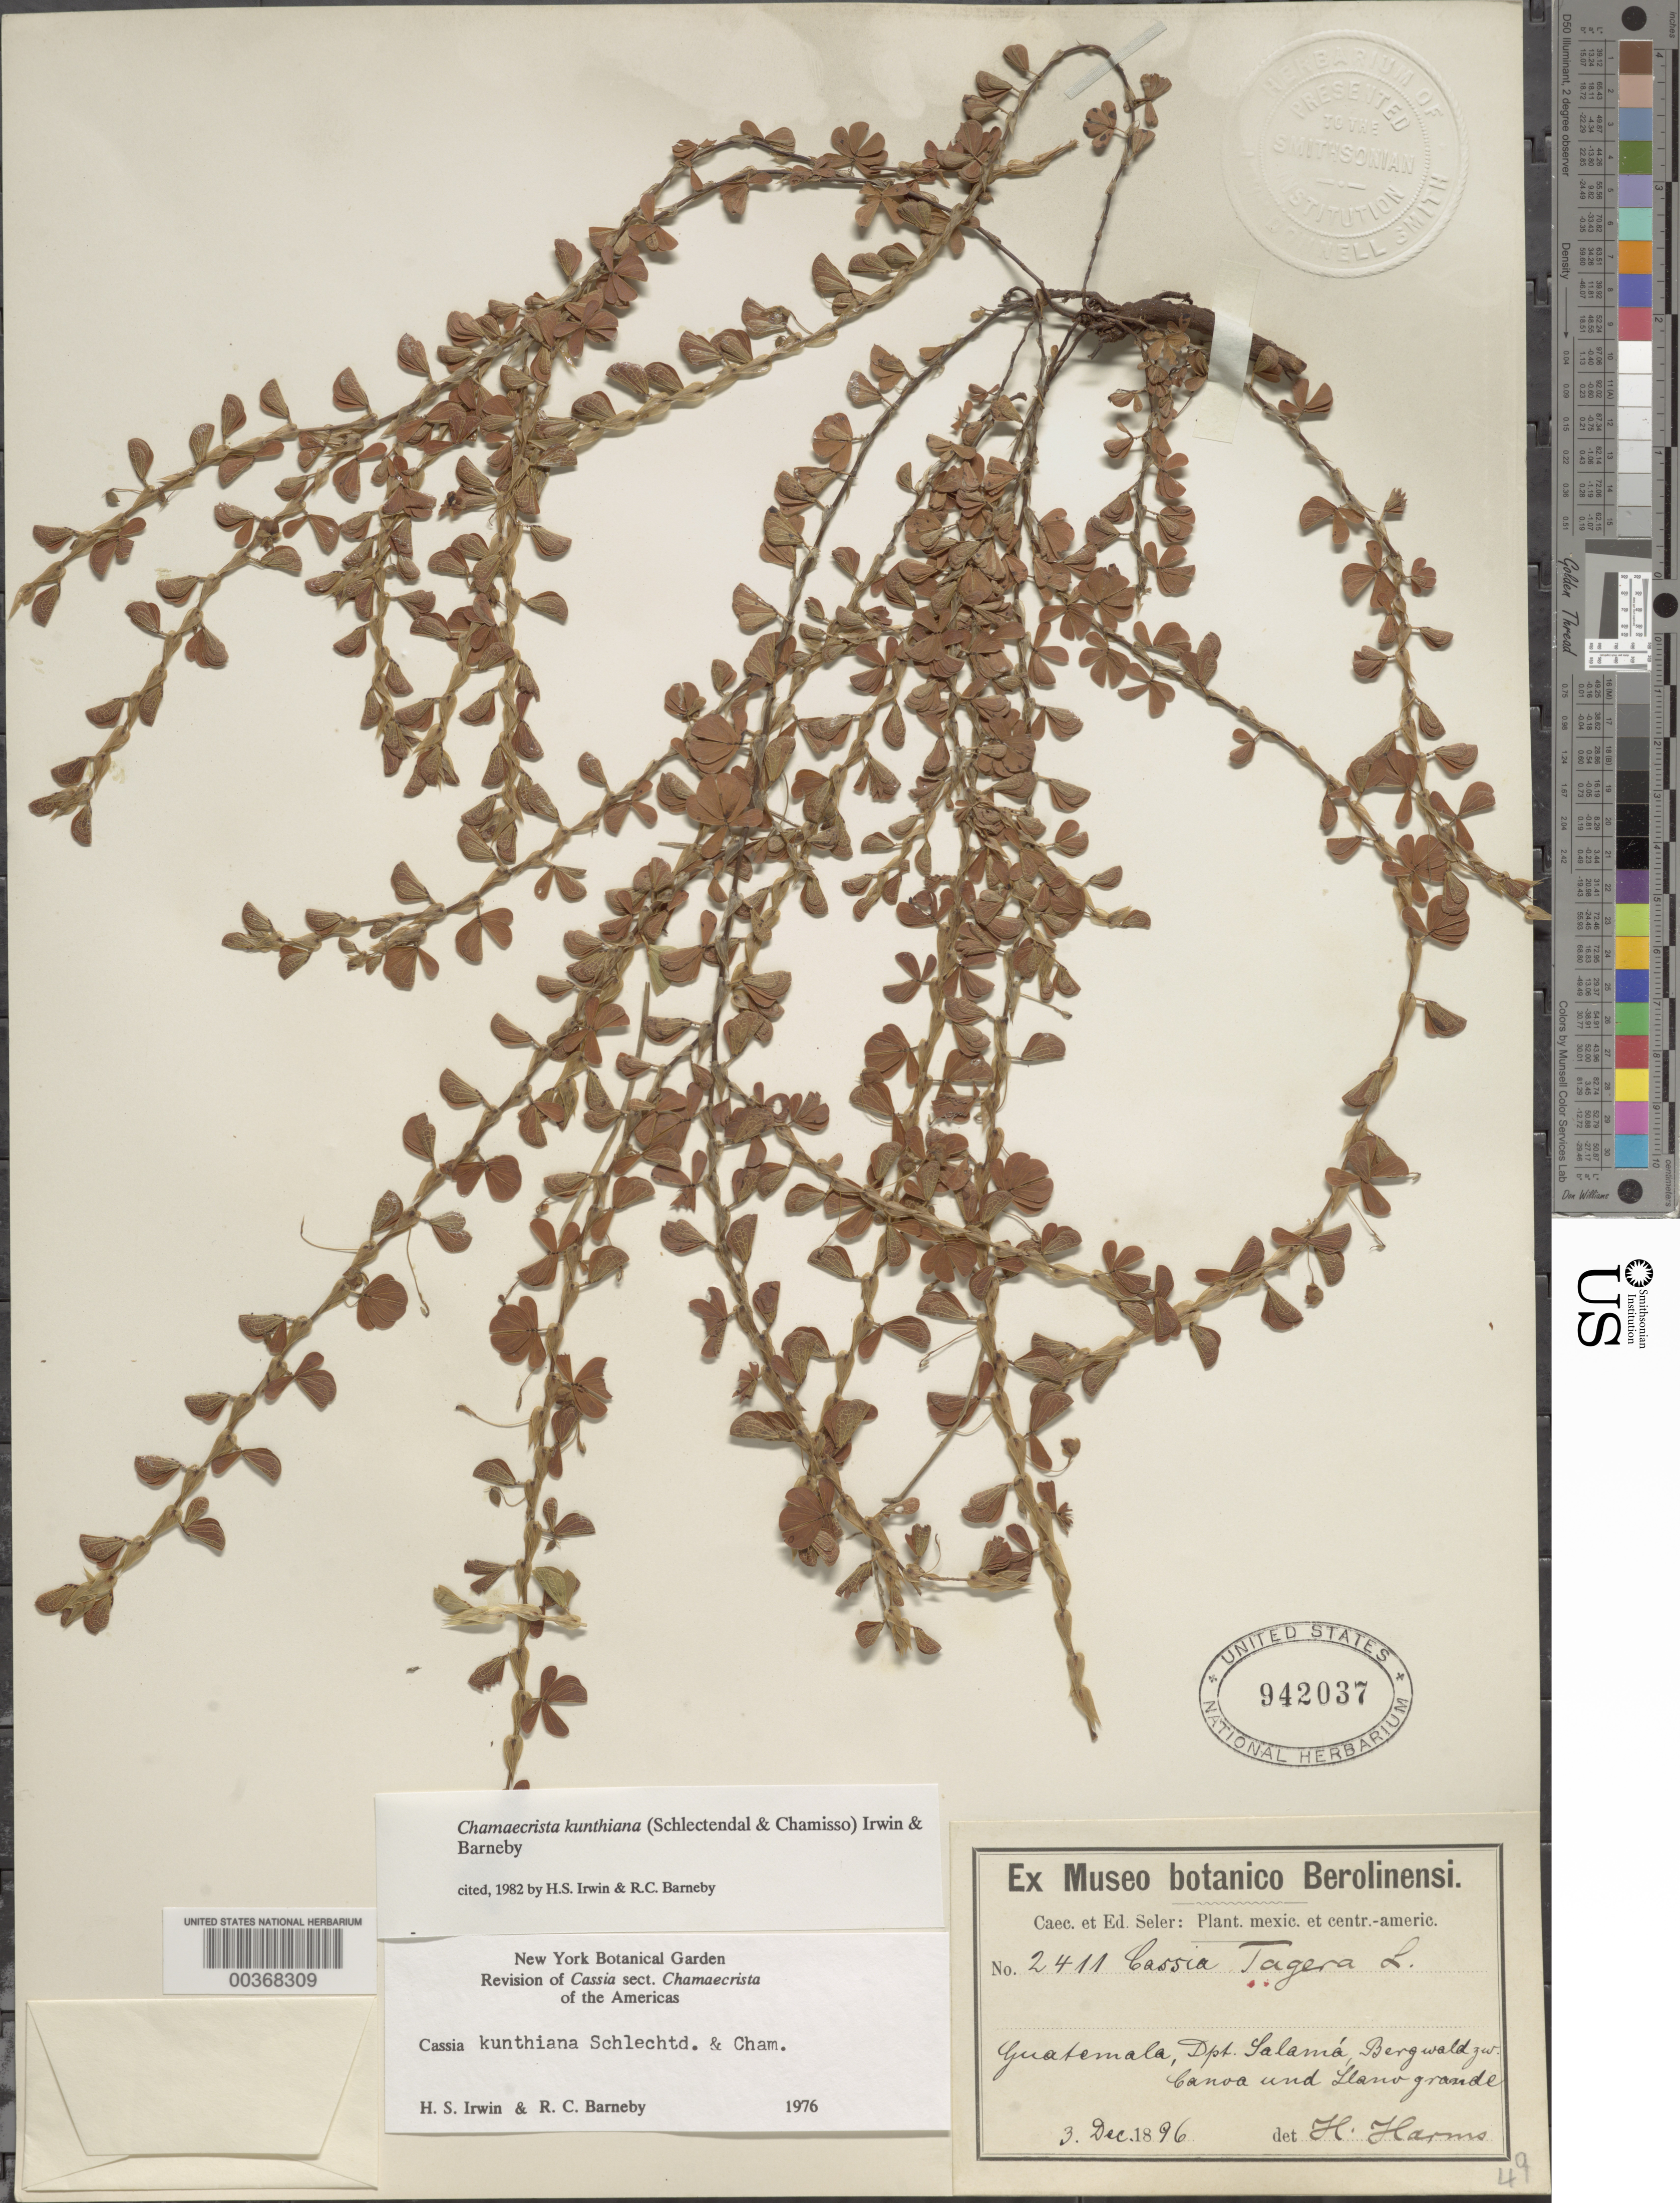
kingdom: Plantae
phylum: Tracheophyta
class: Magnoliopsida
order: Fabales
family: Fabaceae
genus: Chamaecrista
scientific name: Chamaecrista kunthiana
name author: (Schltdl. & Cham.) H.S. Irwin & Barneby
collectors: E. Seler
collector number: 2411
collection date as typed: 03 Dec 1896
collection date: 1896-12-03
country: Guatemala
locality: Dept. Salama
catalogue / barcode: US 942037